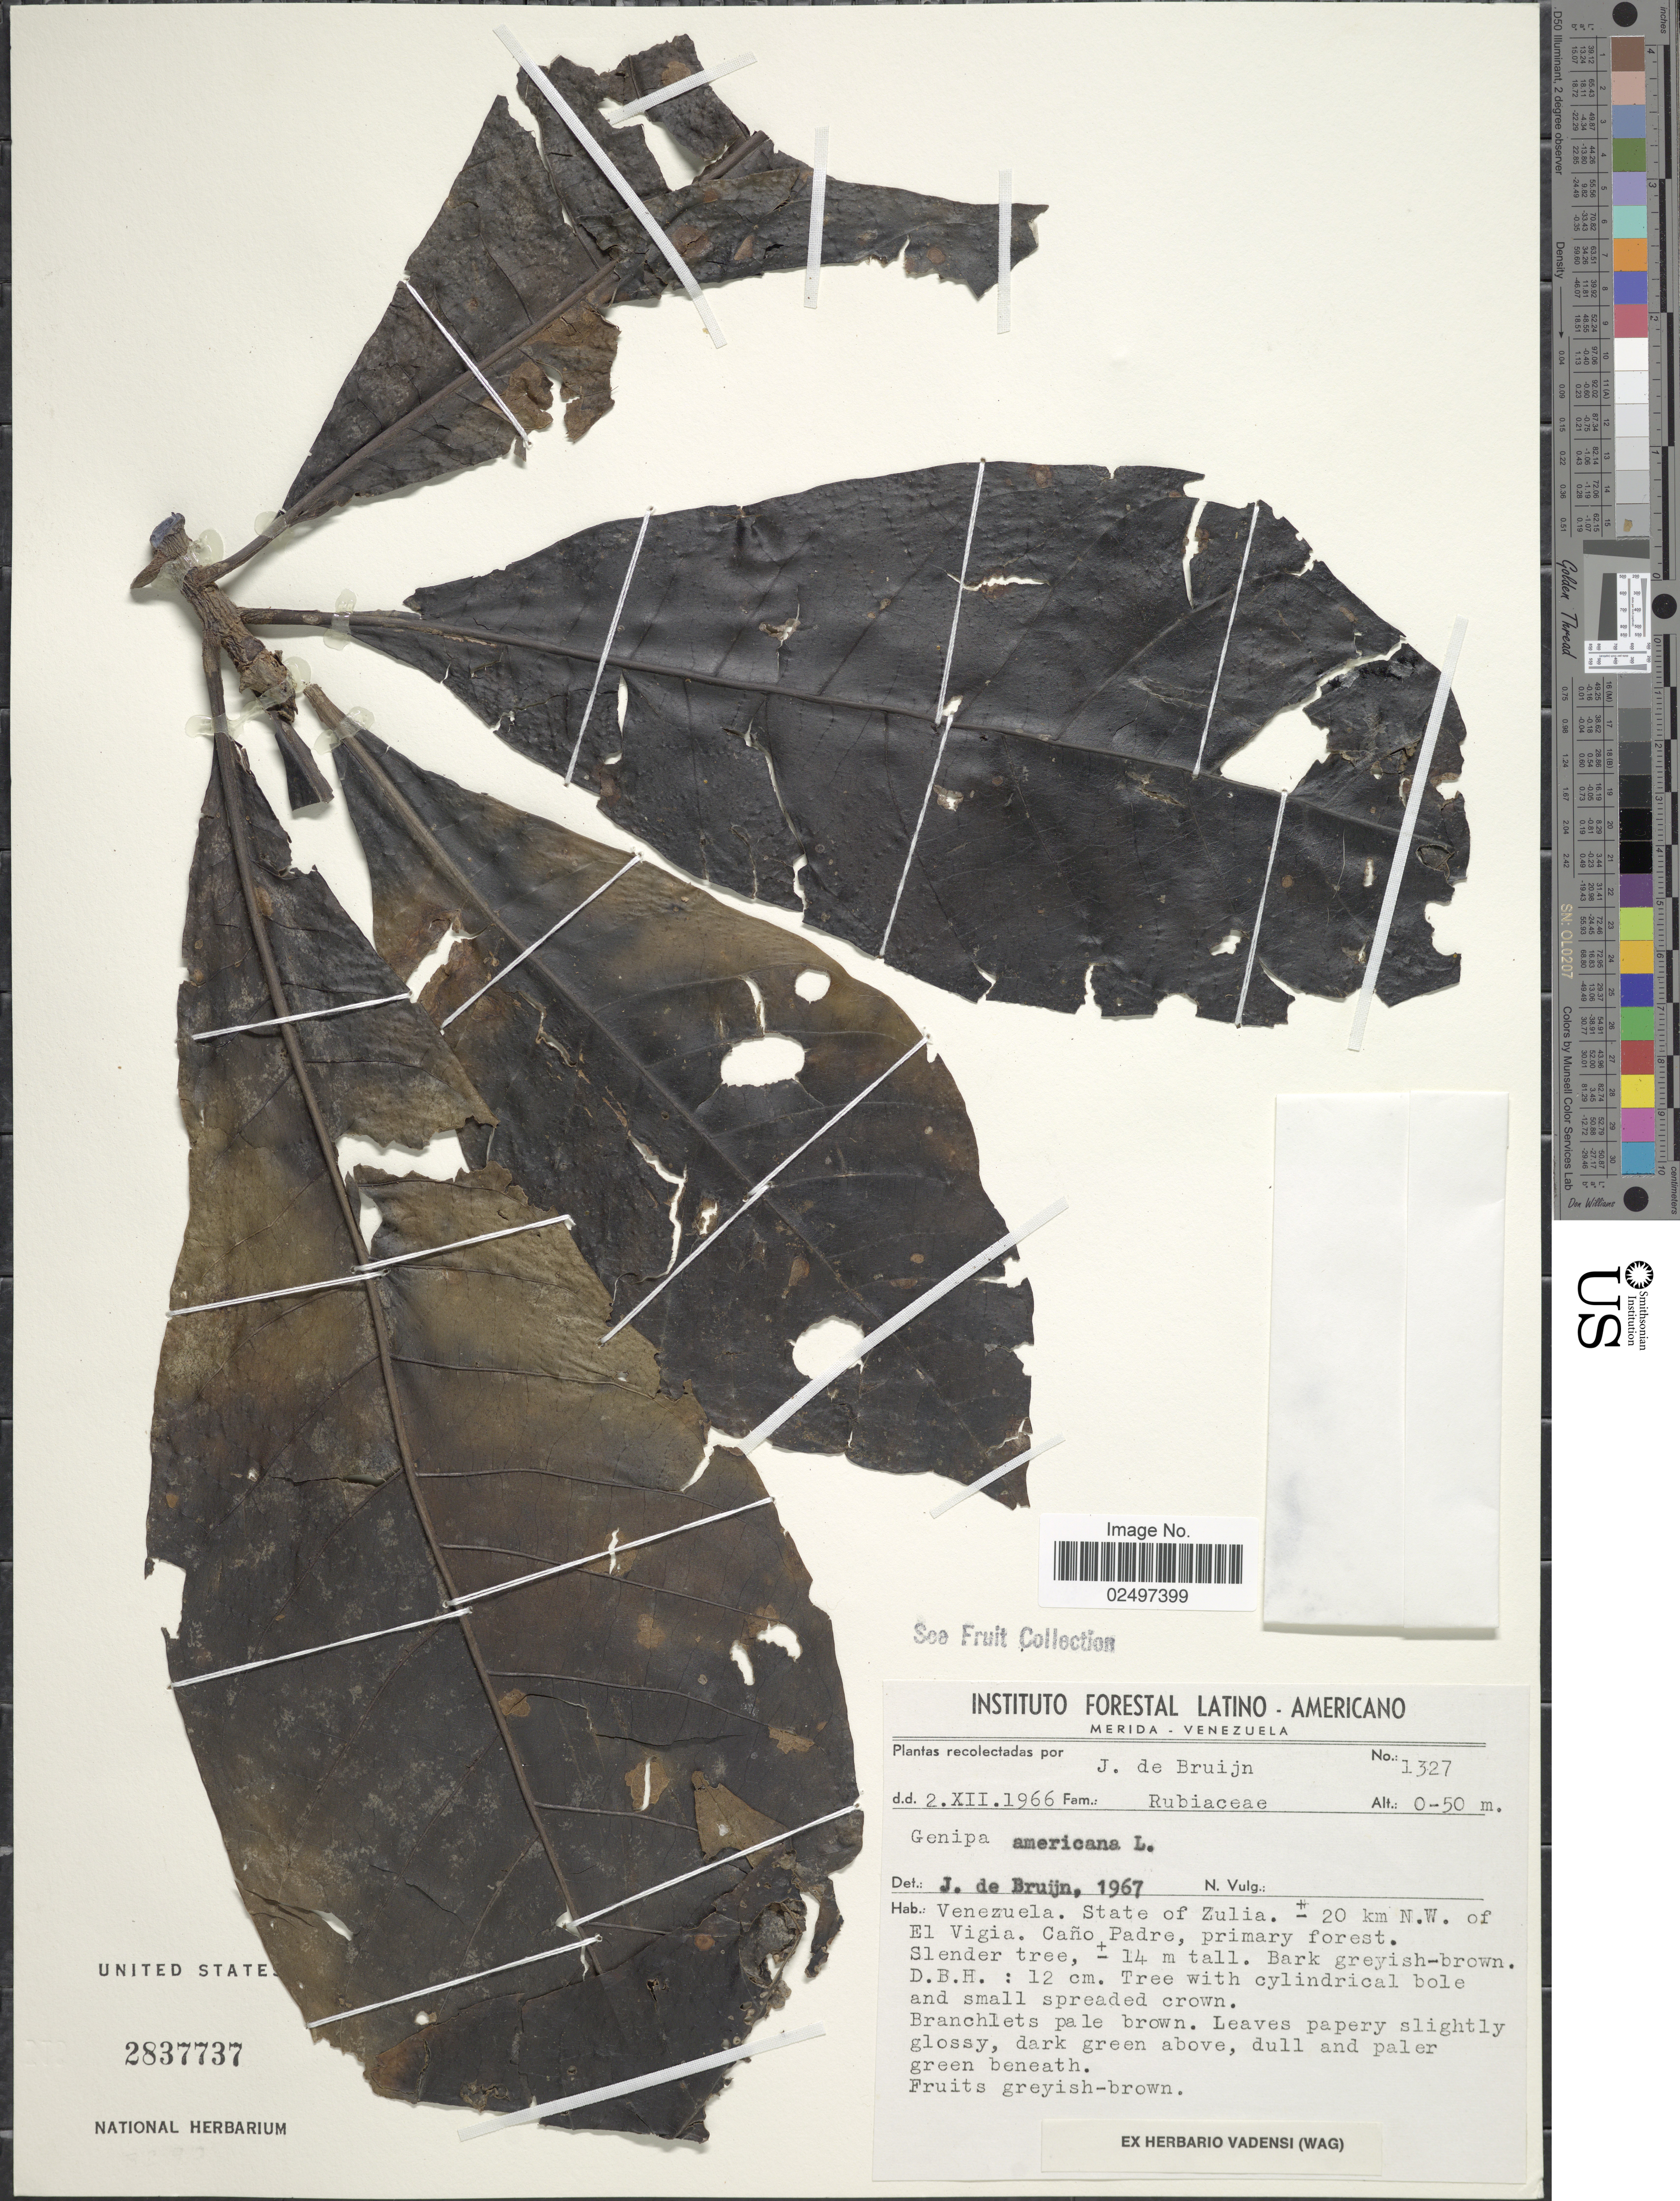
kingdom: Plantae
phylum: Tracheophyta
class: Magnoliopsida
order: Gentianales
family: Rubiaceae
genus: Genipa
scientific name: Genipa americana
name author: L.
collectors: J. Bruijn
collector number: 1327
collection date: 1966-12-02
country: Venezuela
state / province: Zulia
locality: ± 20 km N.W. of El Vigia. Cano Padre, primary forest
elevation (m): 0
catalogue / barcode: US 2837737